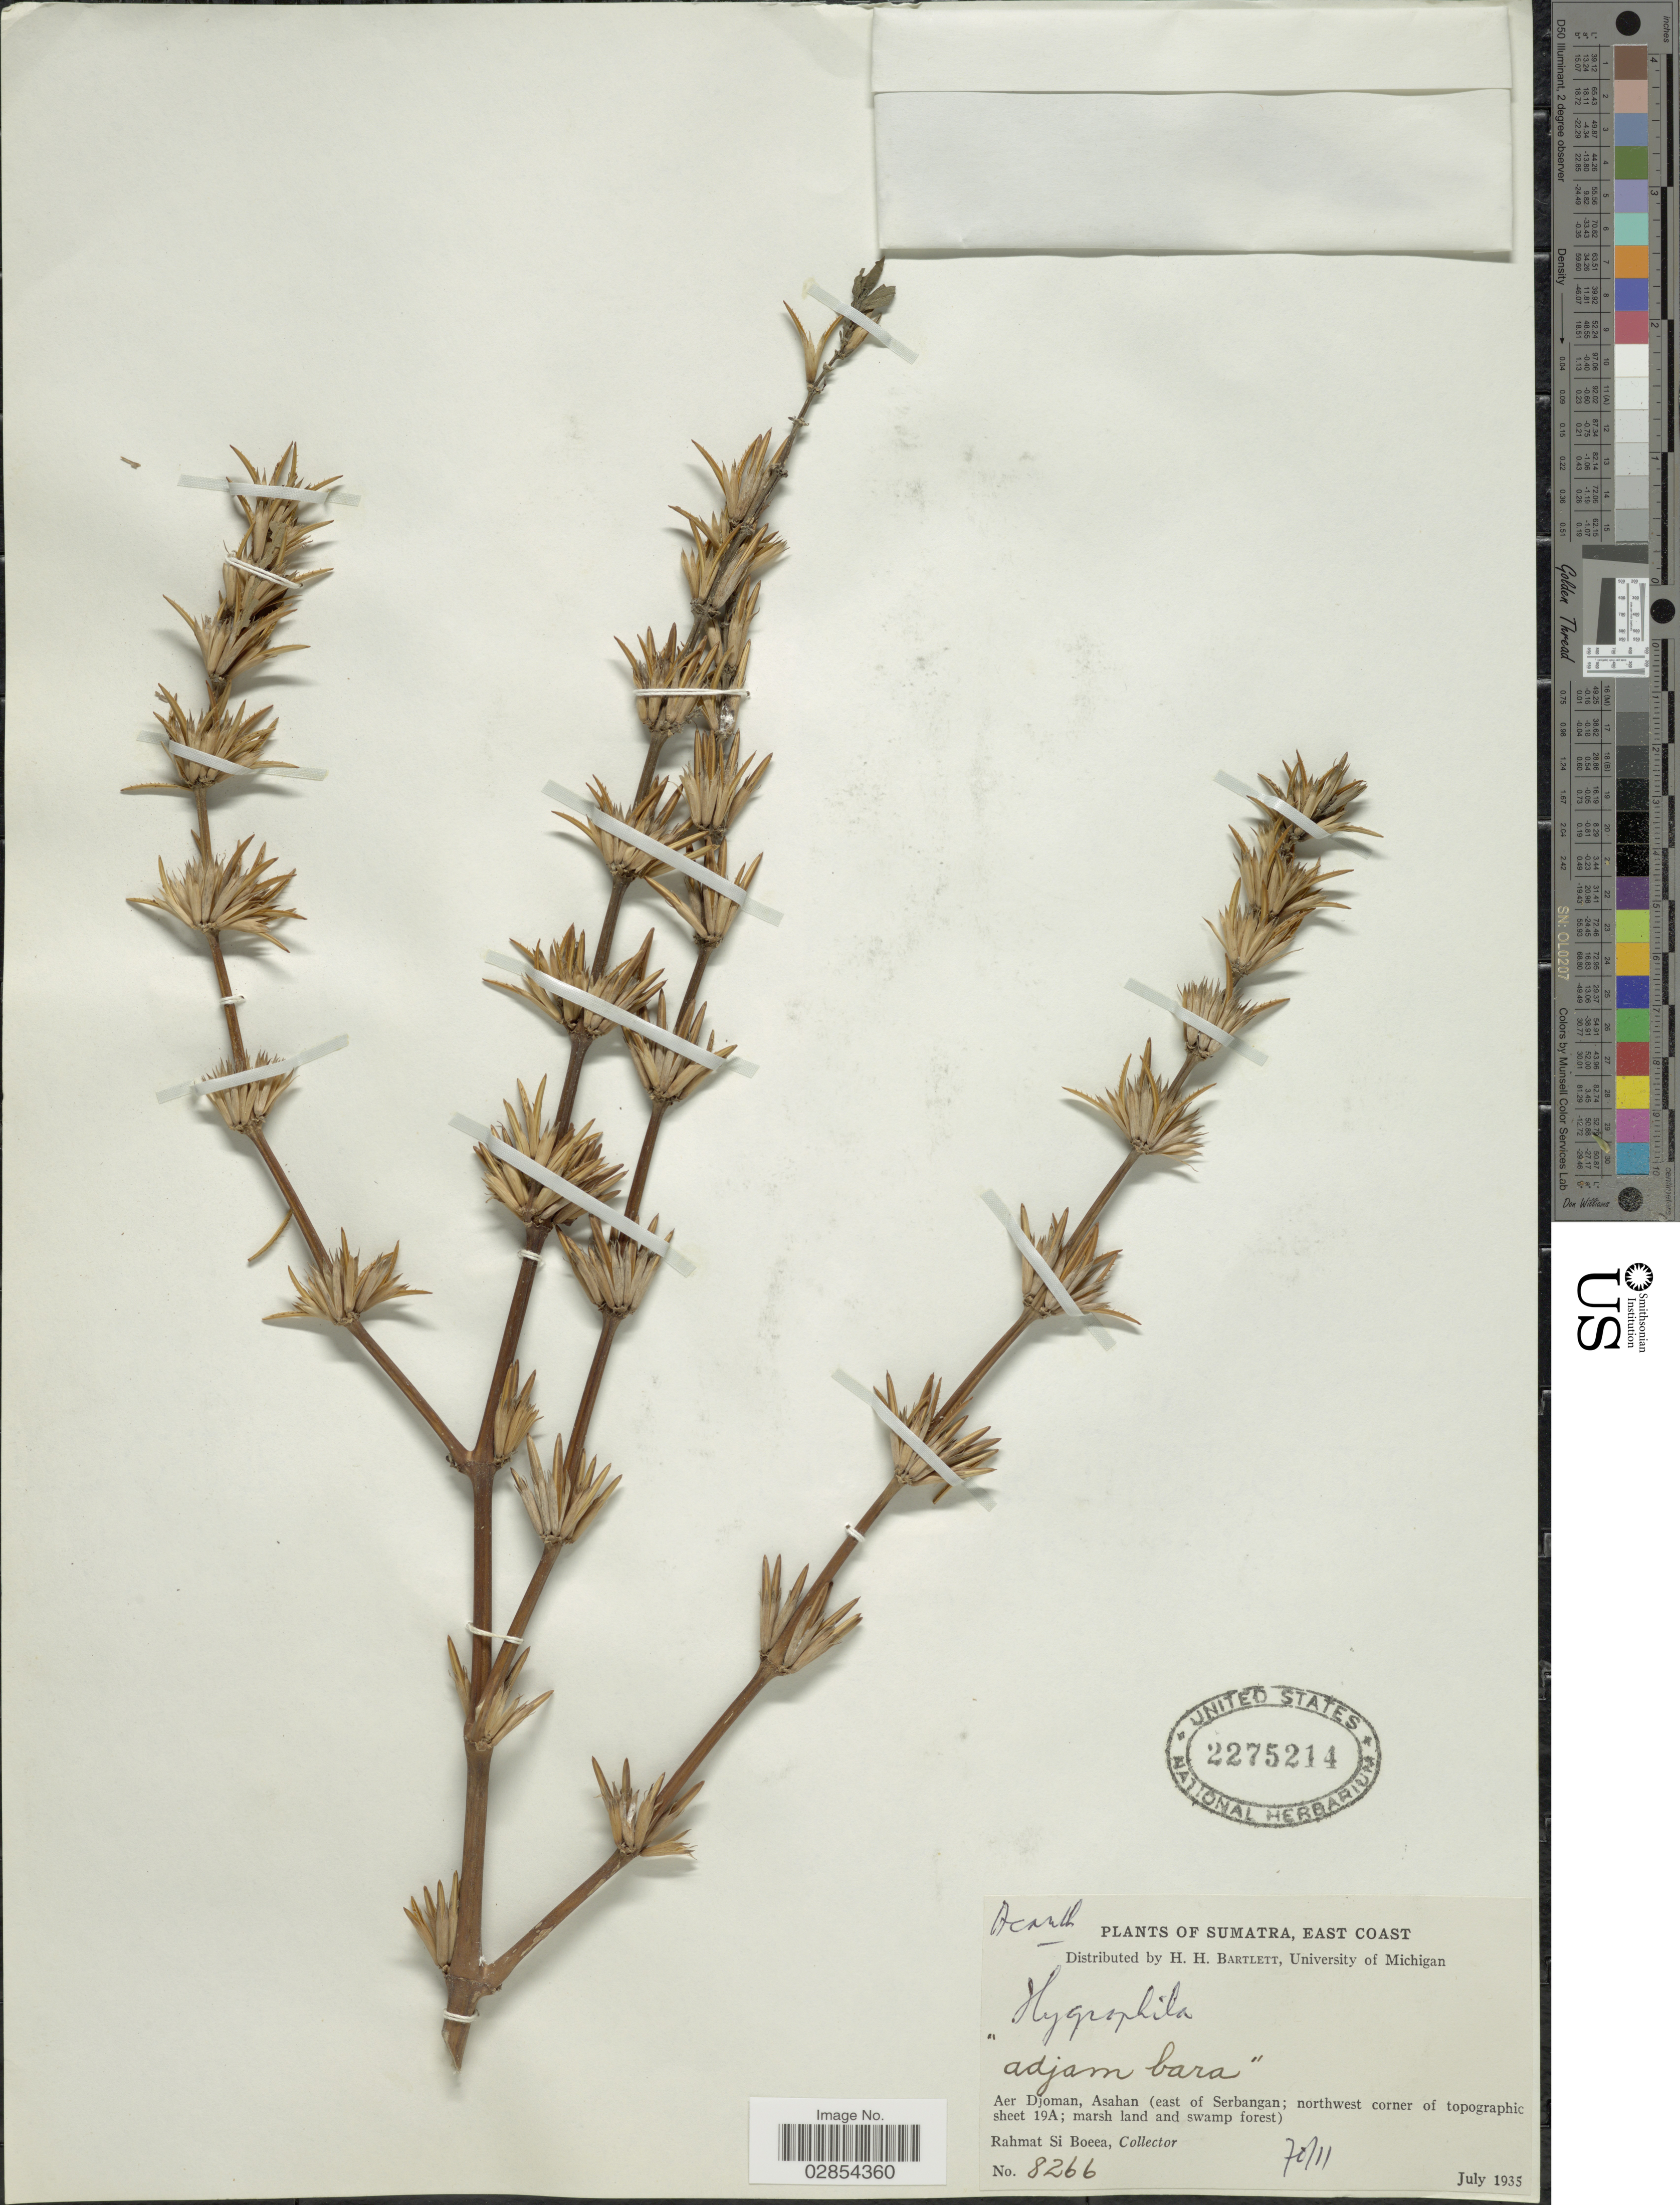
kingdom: Plantae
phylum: Tracheophyta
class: Magnoliopsida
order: Lamiales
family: Acanthaceae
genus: Hygrophila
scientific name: Hygrophila sp.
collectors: Rahmat Si Boeea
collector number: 8266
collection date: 1935-07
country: Indonesia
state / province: Sumatra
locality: East Coast. Aer Djoman, Asahan (east of Serbangan; northwest corner of topographic sheet 19A; marsh land and swamp forest).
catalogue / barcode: US 2275214